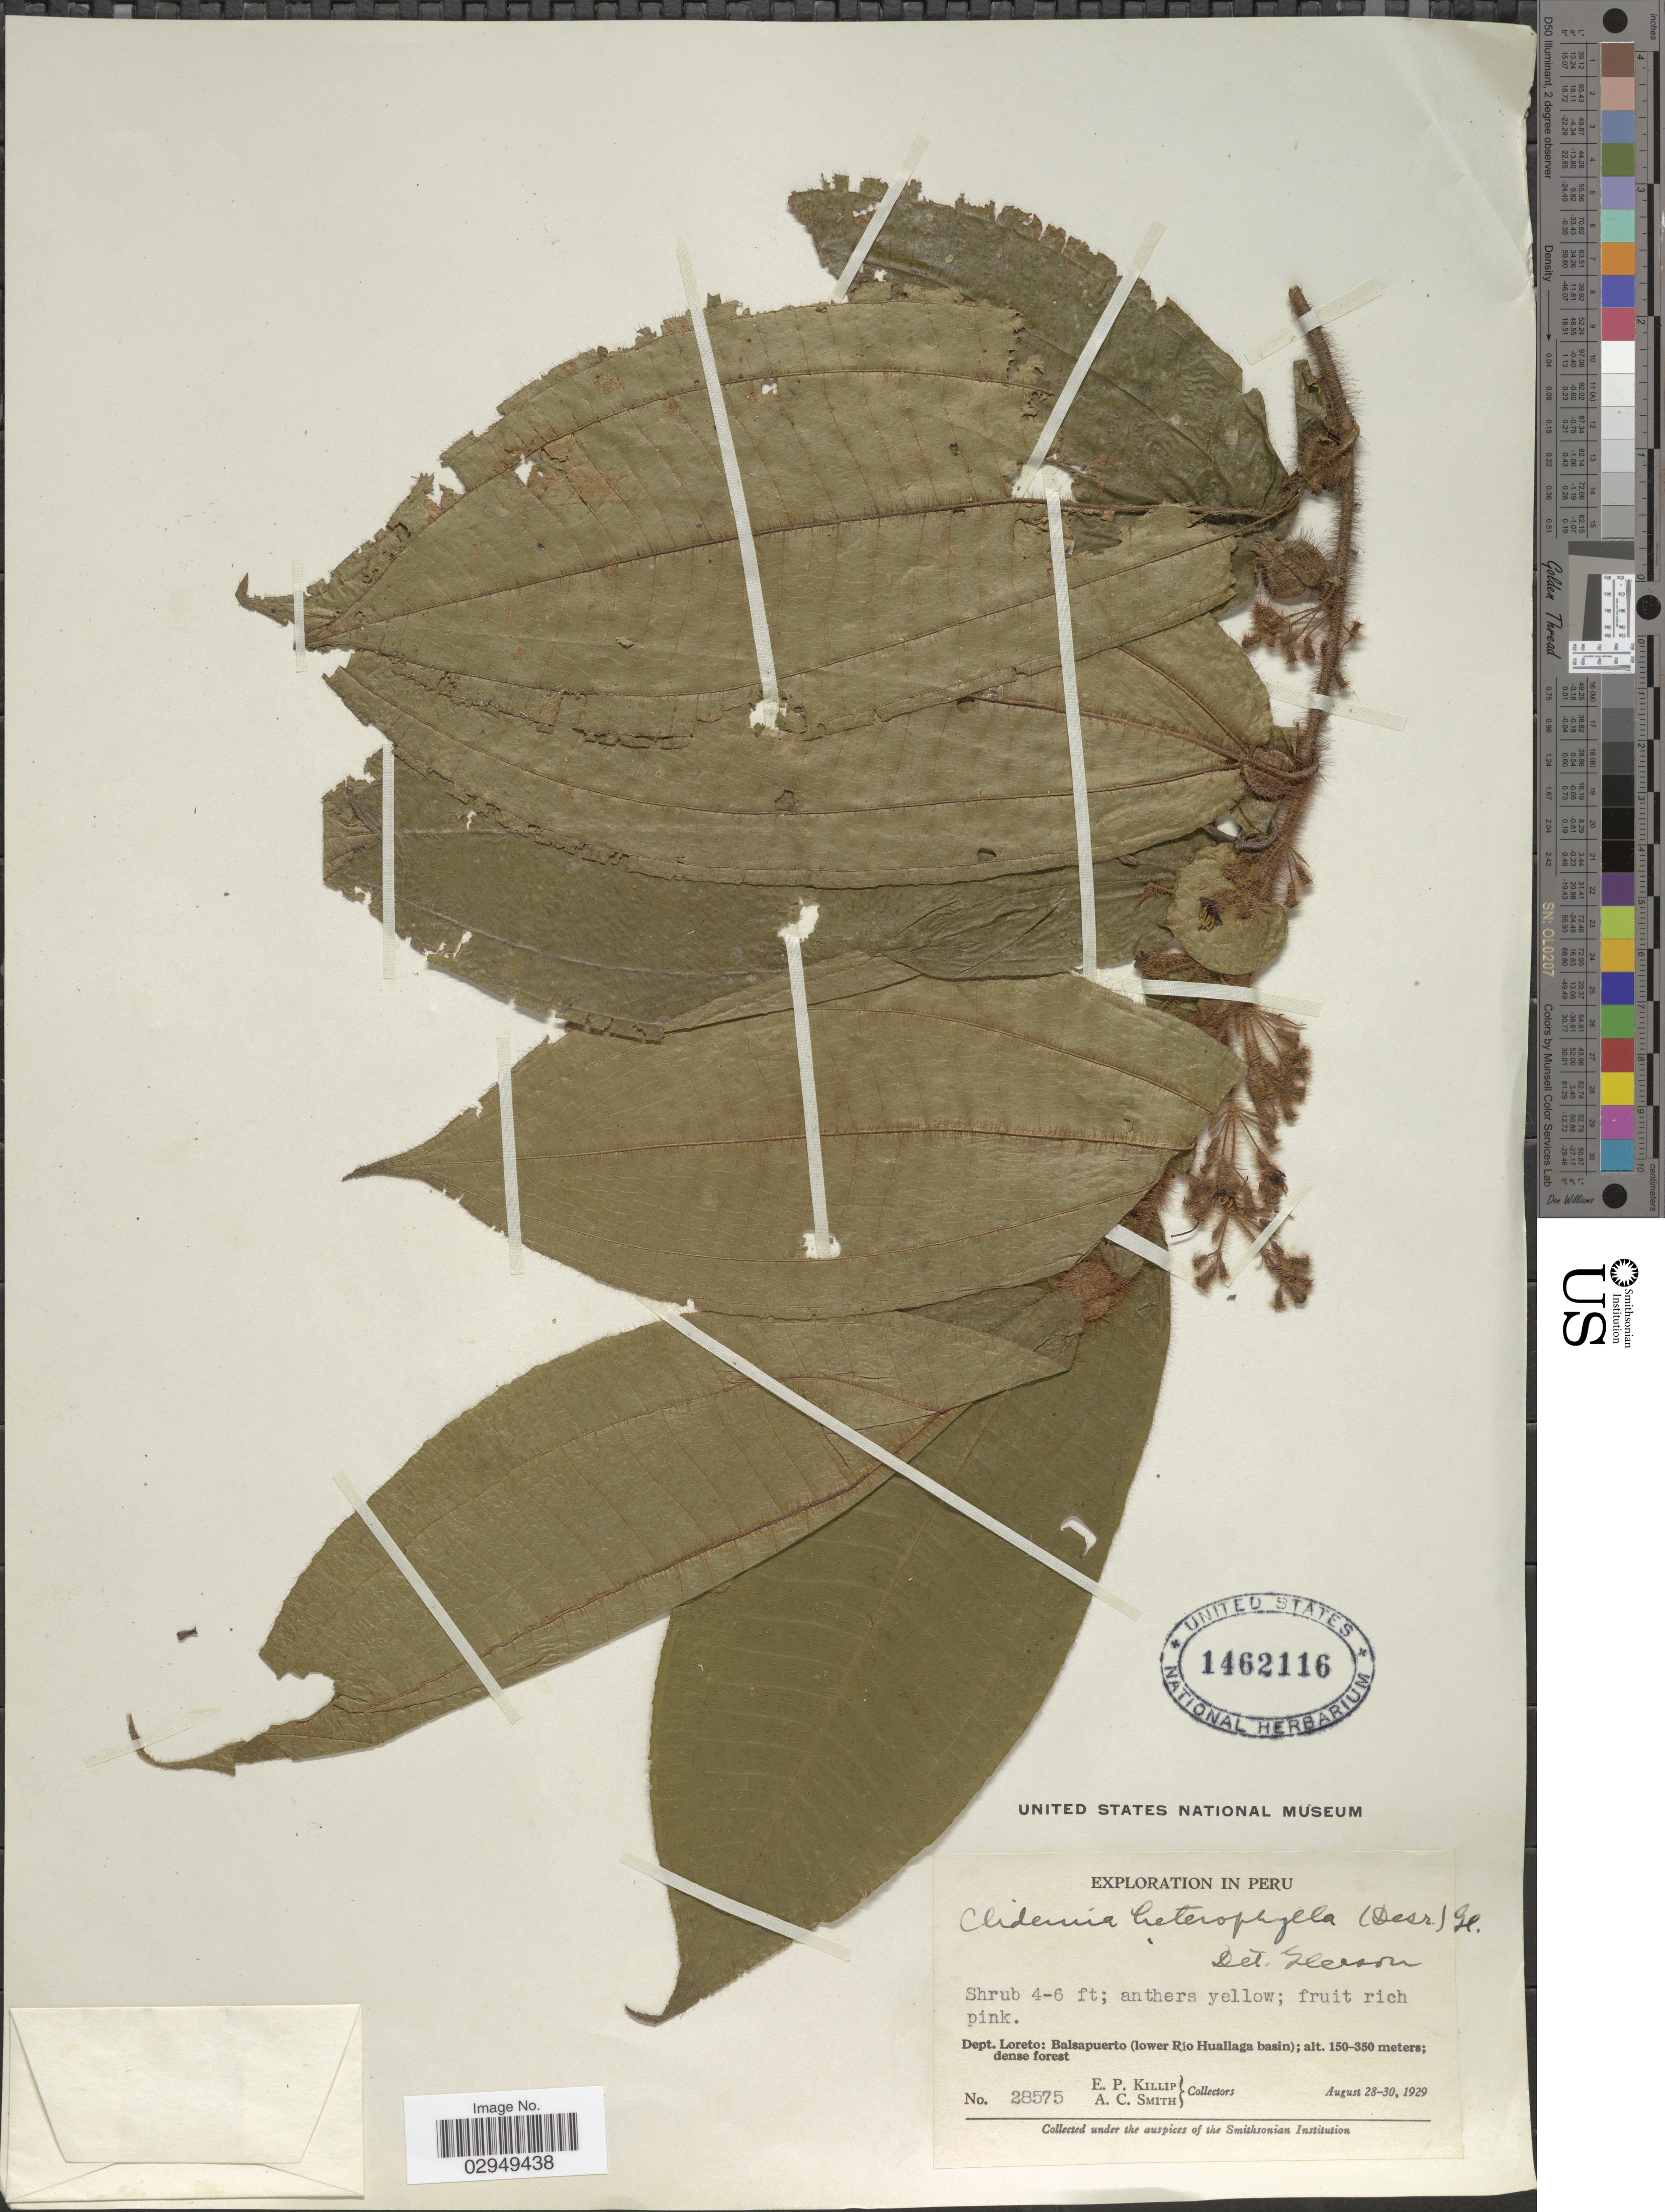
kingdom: Plantae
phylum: Tracheophyta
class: Magnoliopsida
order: Myrtales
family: Melastomataceae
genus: Clidemia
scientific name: Clidemia heterophylla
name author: Steud.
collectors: E. P. Killip & A. C. Smith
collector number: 28575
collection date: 1929-08-28/1929-08-30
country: Peru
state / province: Loreto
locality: Dept. Loreto: Balsapuerto (lower Río Huallaga basin).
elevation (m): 150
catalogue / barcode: US 1462116